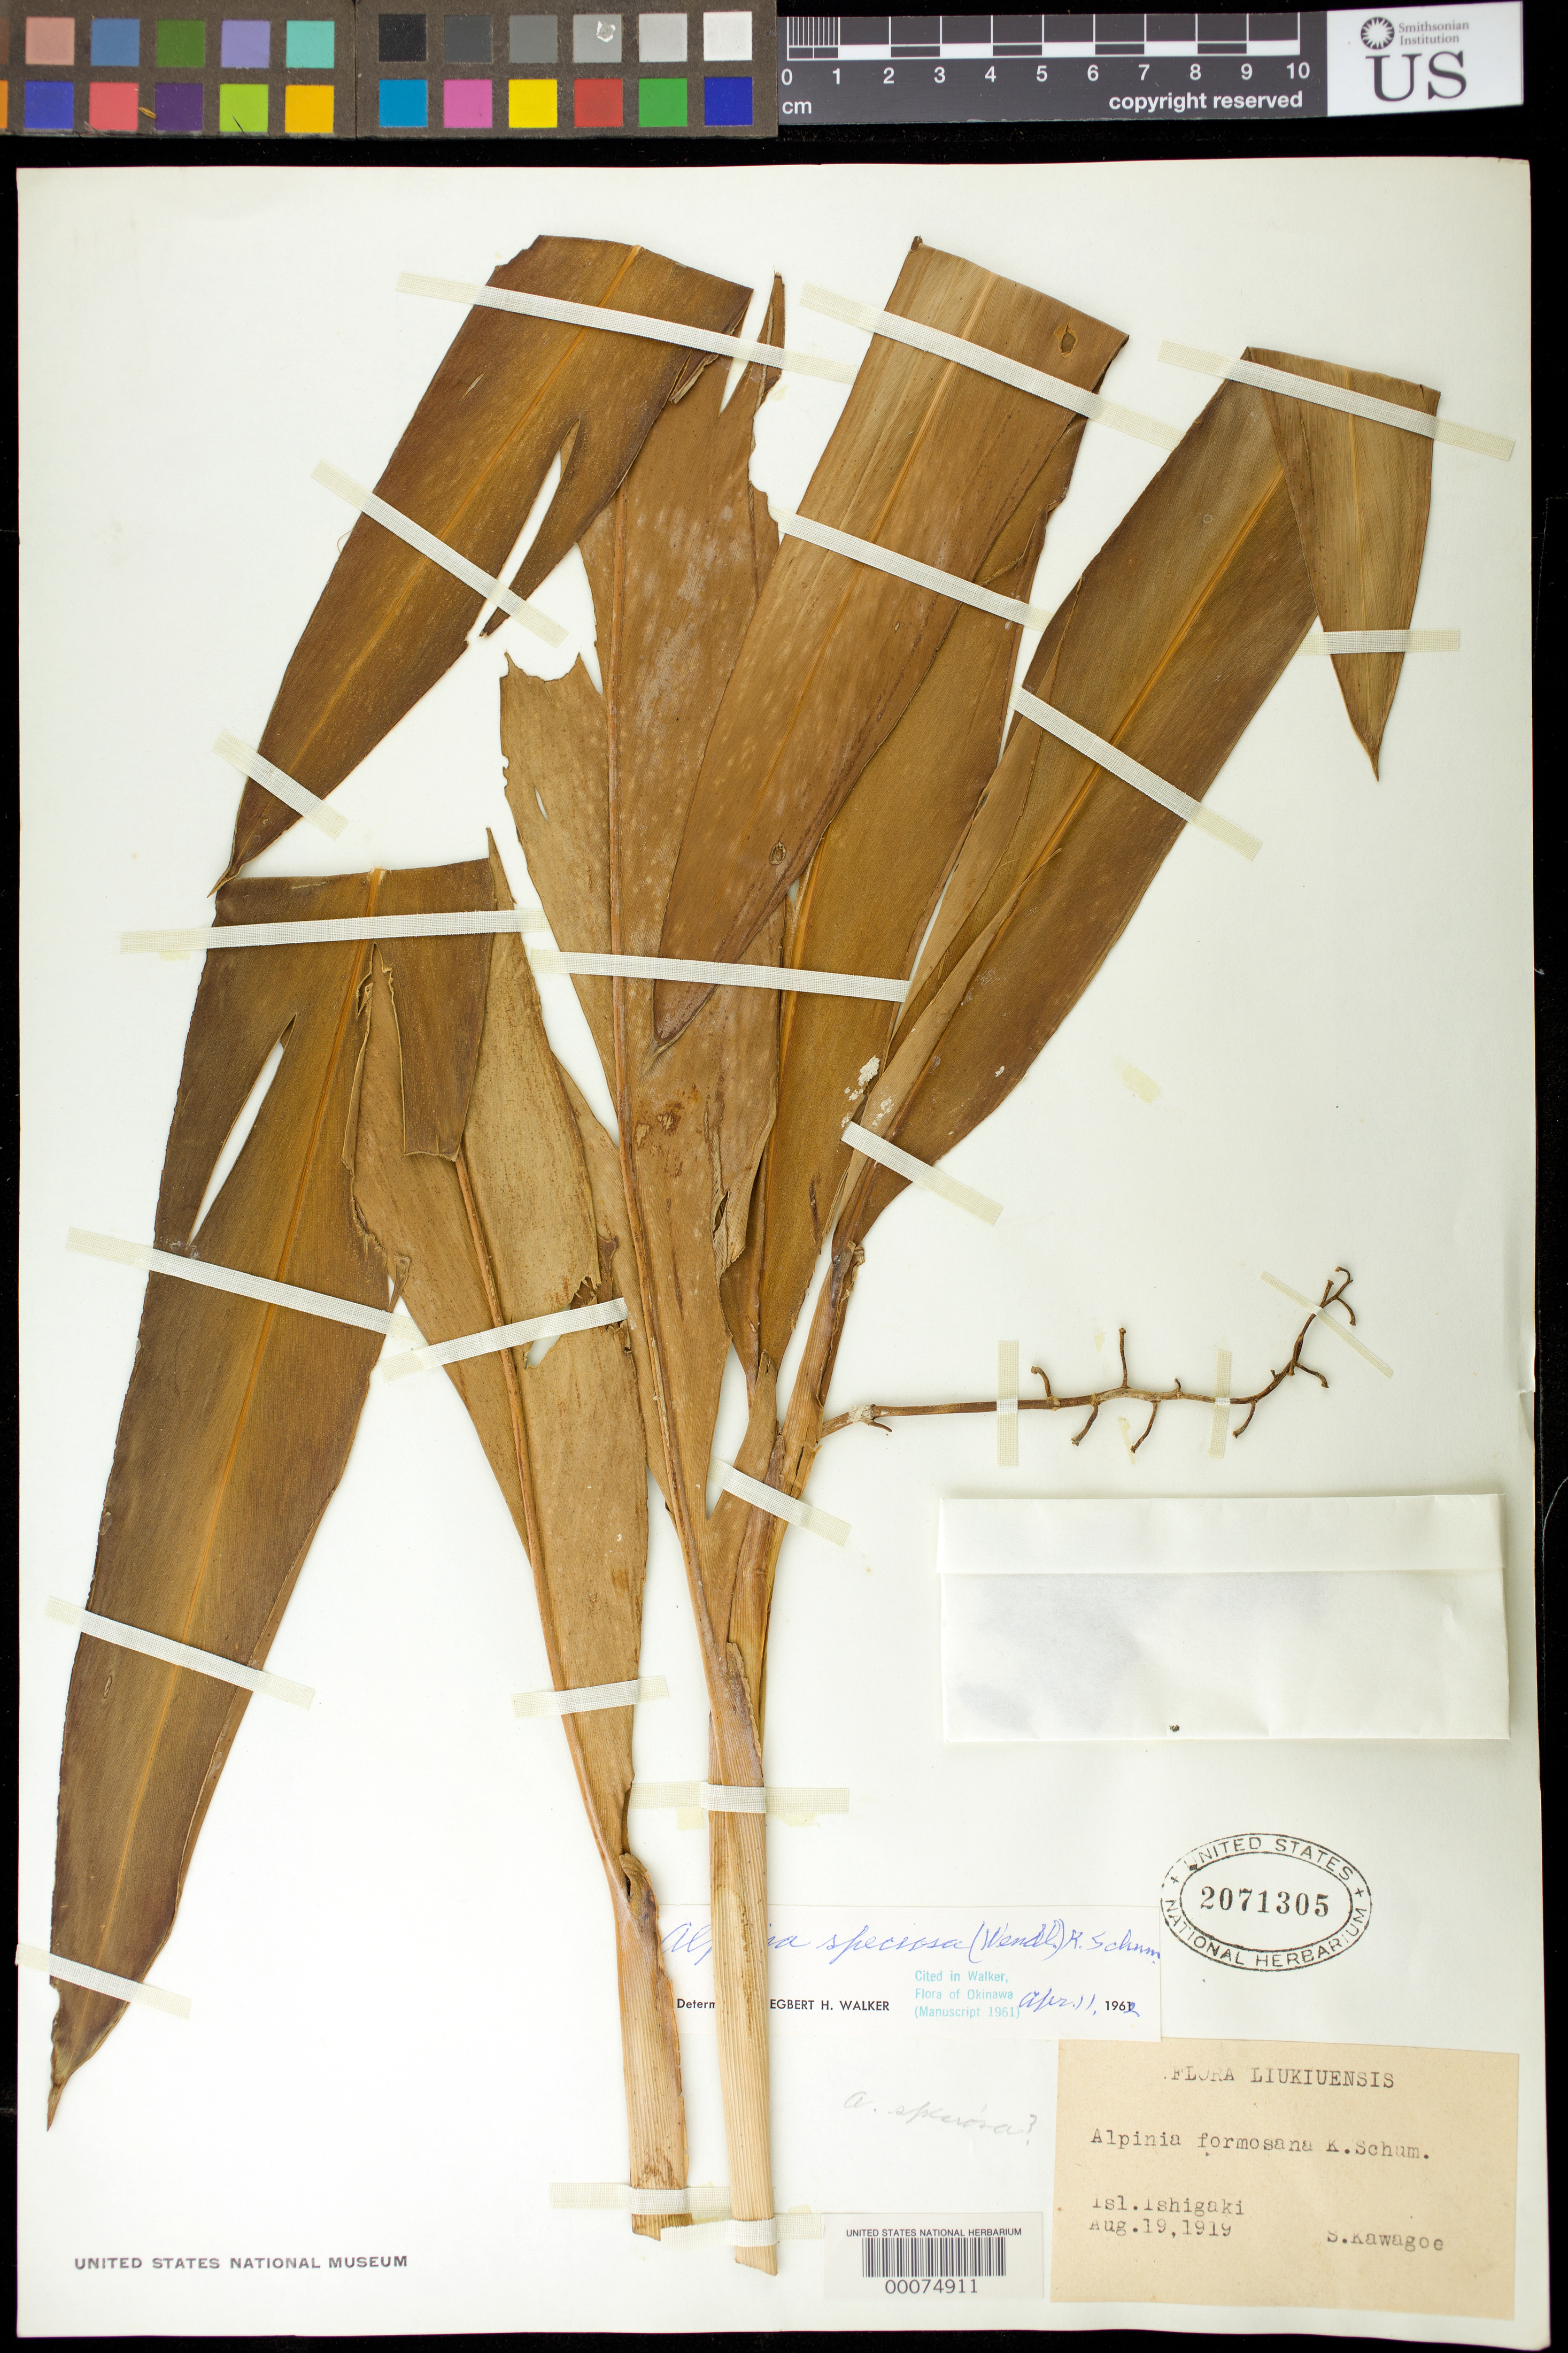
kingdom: Plantae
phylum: Tracheophyta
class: Liliopsida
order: Zingiberales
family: Zingiberaceae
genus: Alpinia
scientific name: Alpinia zerumbet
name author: (Pers.) B.L. Burtt & R.M. Sm.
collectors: S. Kawagoe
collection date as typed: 19 Aug 1919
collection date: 1919-08-19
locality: Flora liukiuensis, isl. ishigaki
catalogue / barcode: US 2071305